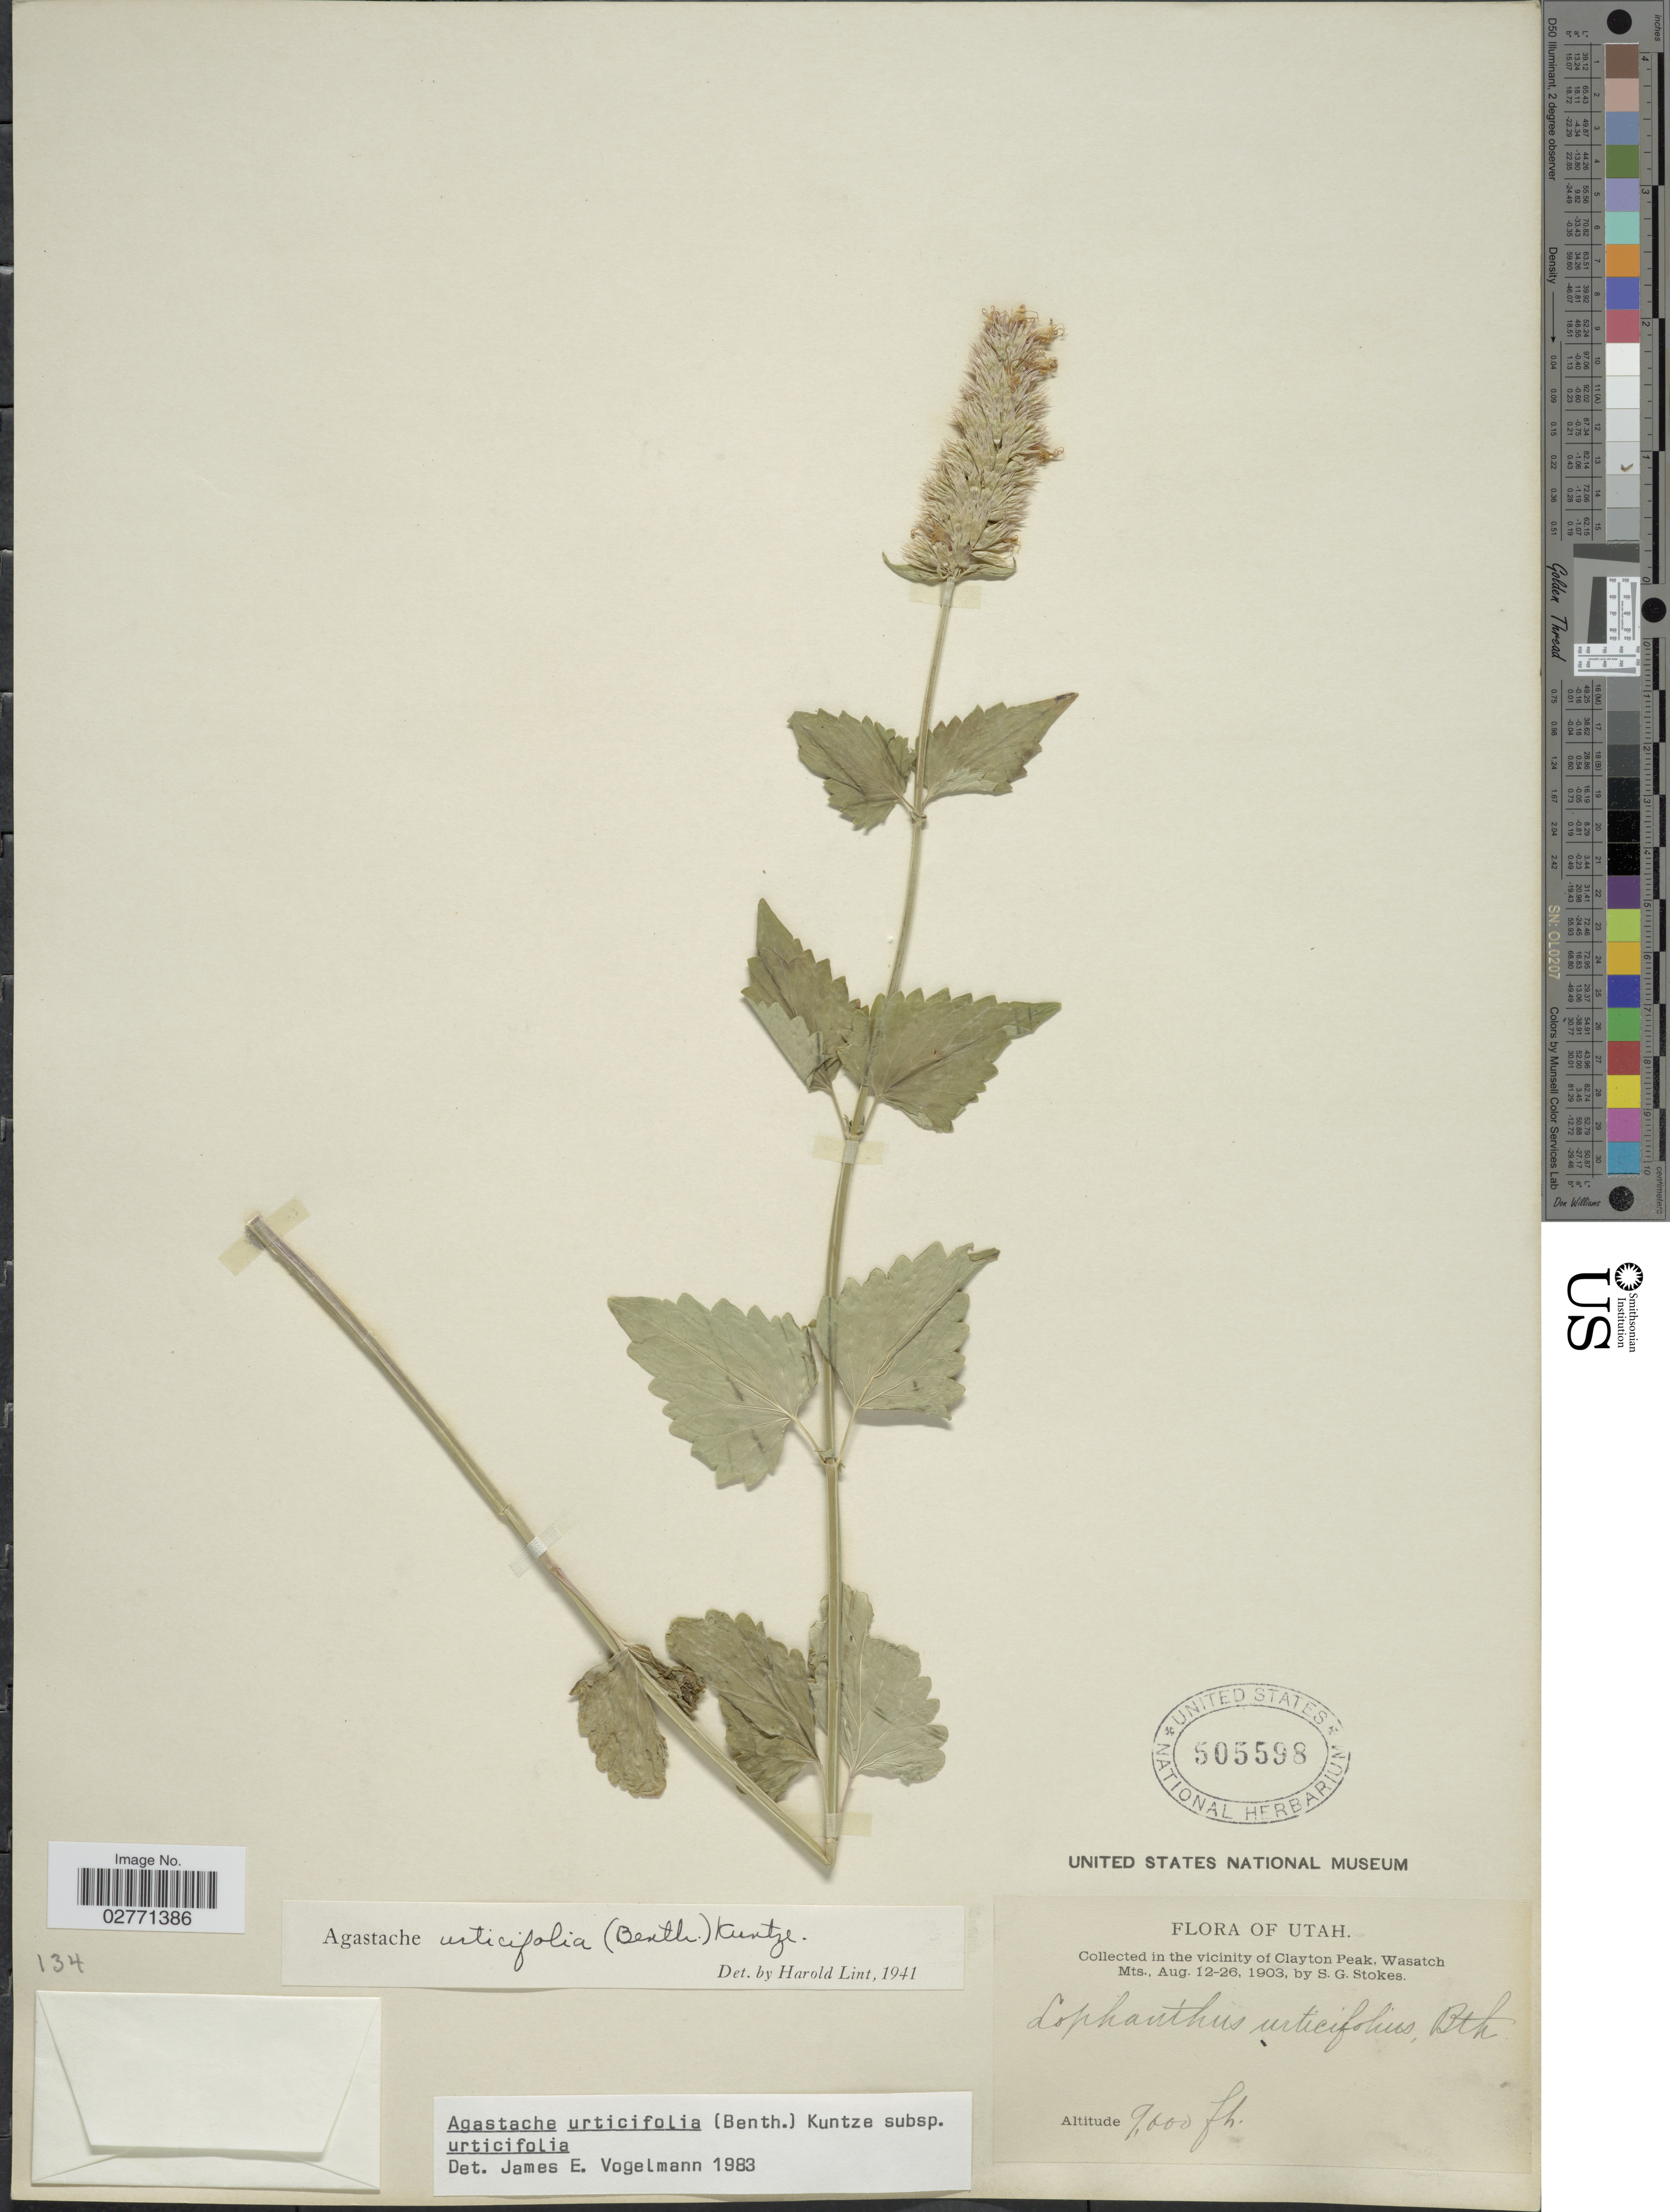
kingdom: Plantae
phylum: Tracheophyta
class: Magnoliopsida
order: Lamiales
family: Lamiaceae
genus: Agastache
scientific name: Agastache urticifolia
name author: (Benth.) Kuntze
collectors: S. G. Stokes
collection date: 1903-08-12/1903-08-26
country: United States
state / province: Utah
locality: In the vicinity of Clayton Peak, Wasatch Mts.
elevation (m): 2743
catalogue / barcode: US 505598